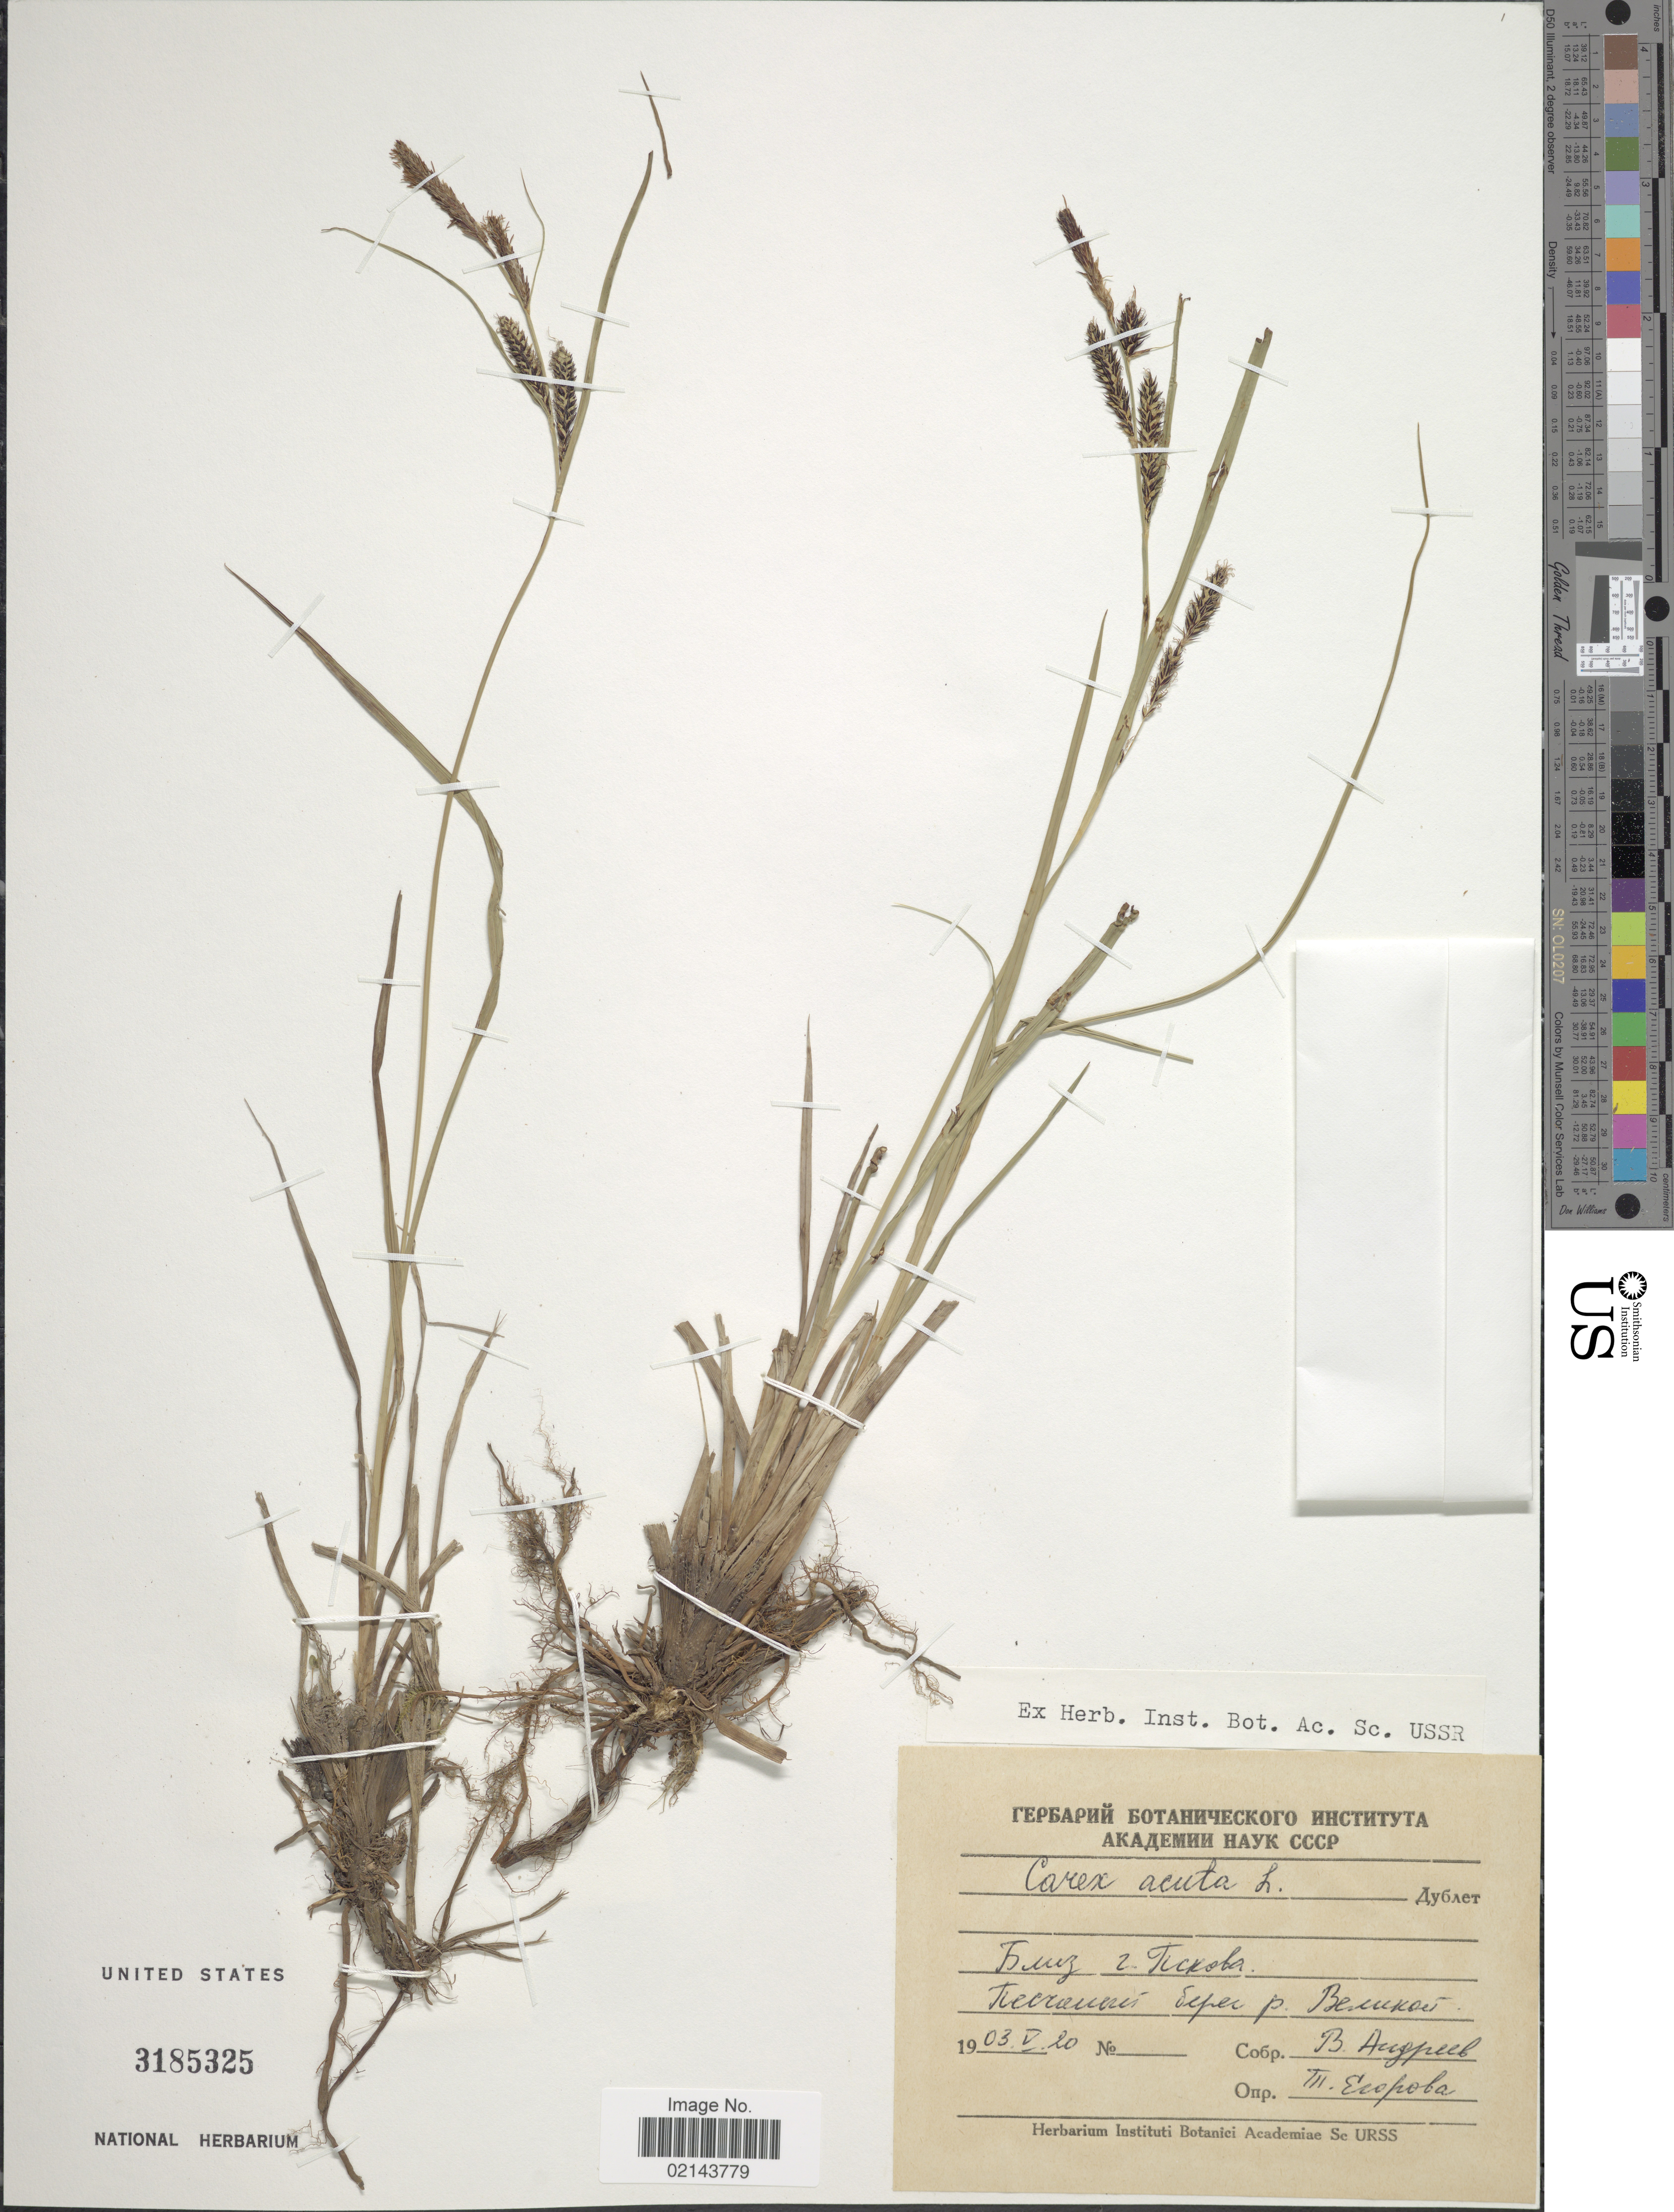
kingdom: Plantae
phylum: Tracheophyta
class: Liliopsida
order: Poales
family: Cyperaceae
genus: Carex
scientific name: Carex acuta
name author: L.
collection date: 1903-05-20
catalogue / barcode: US 3185325